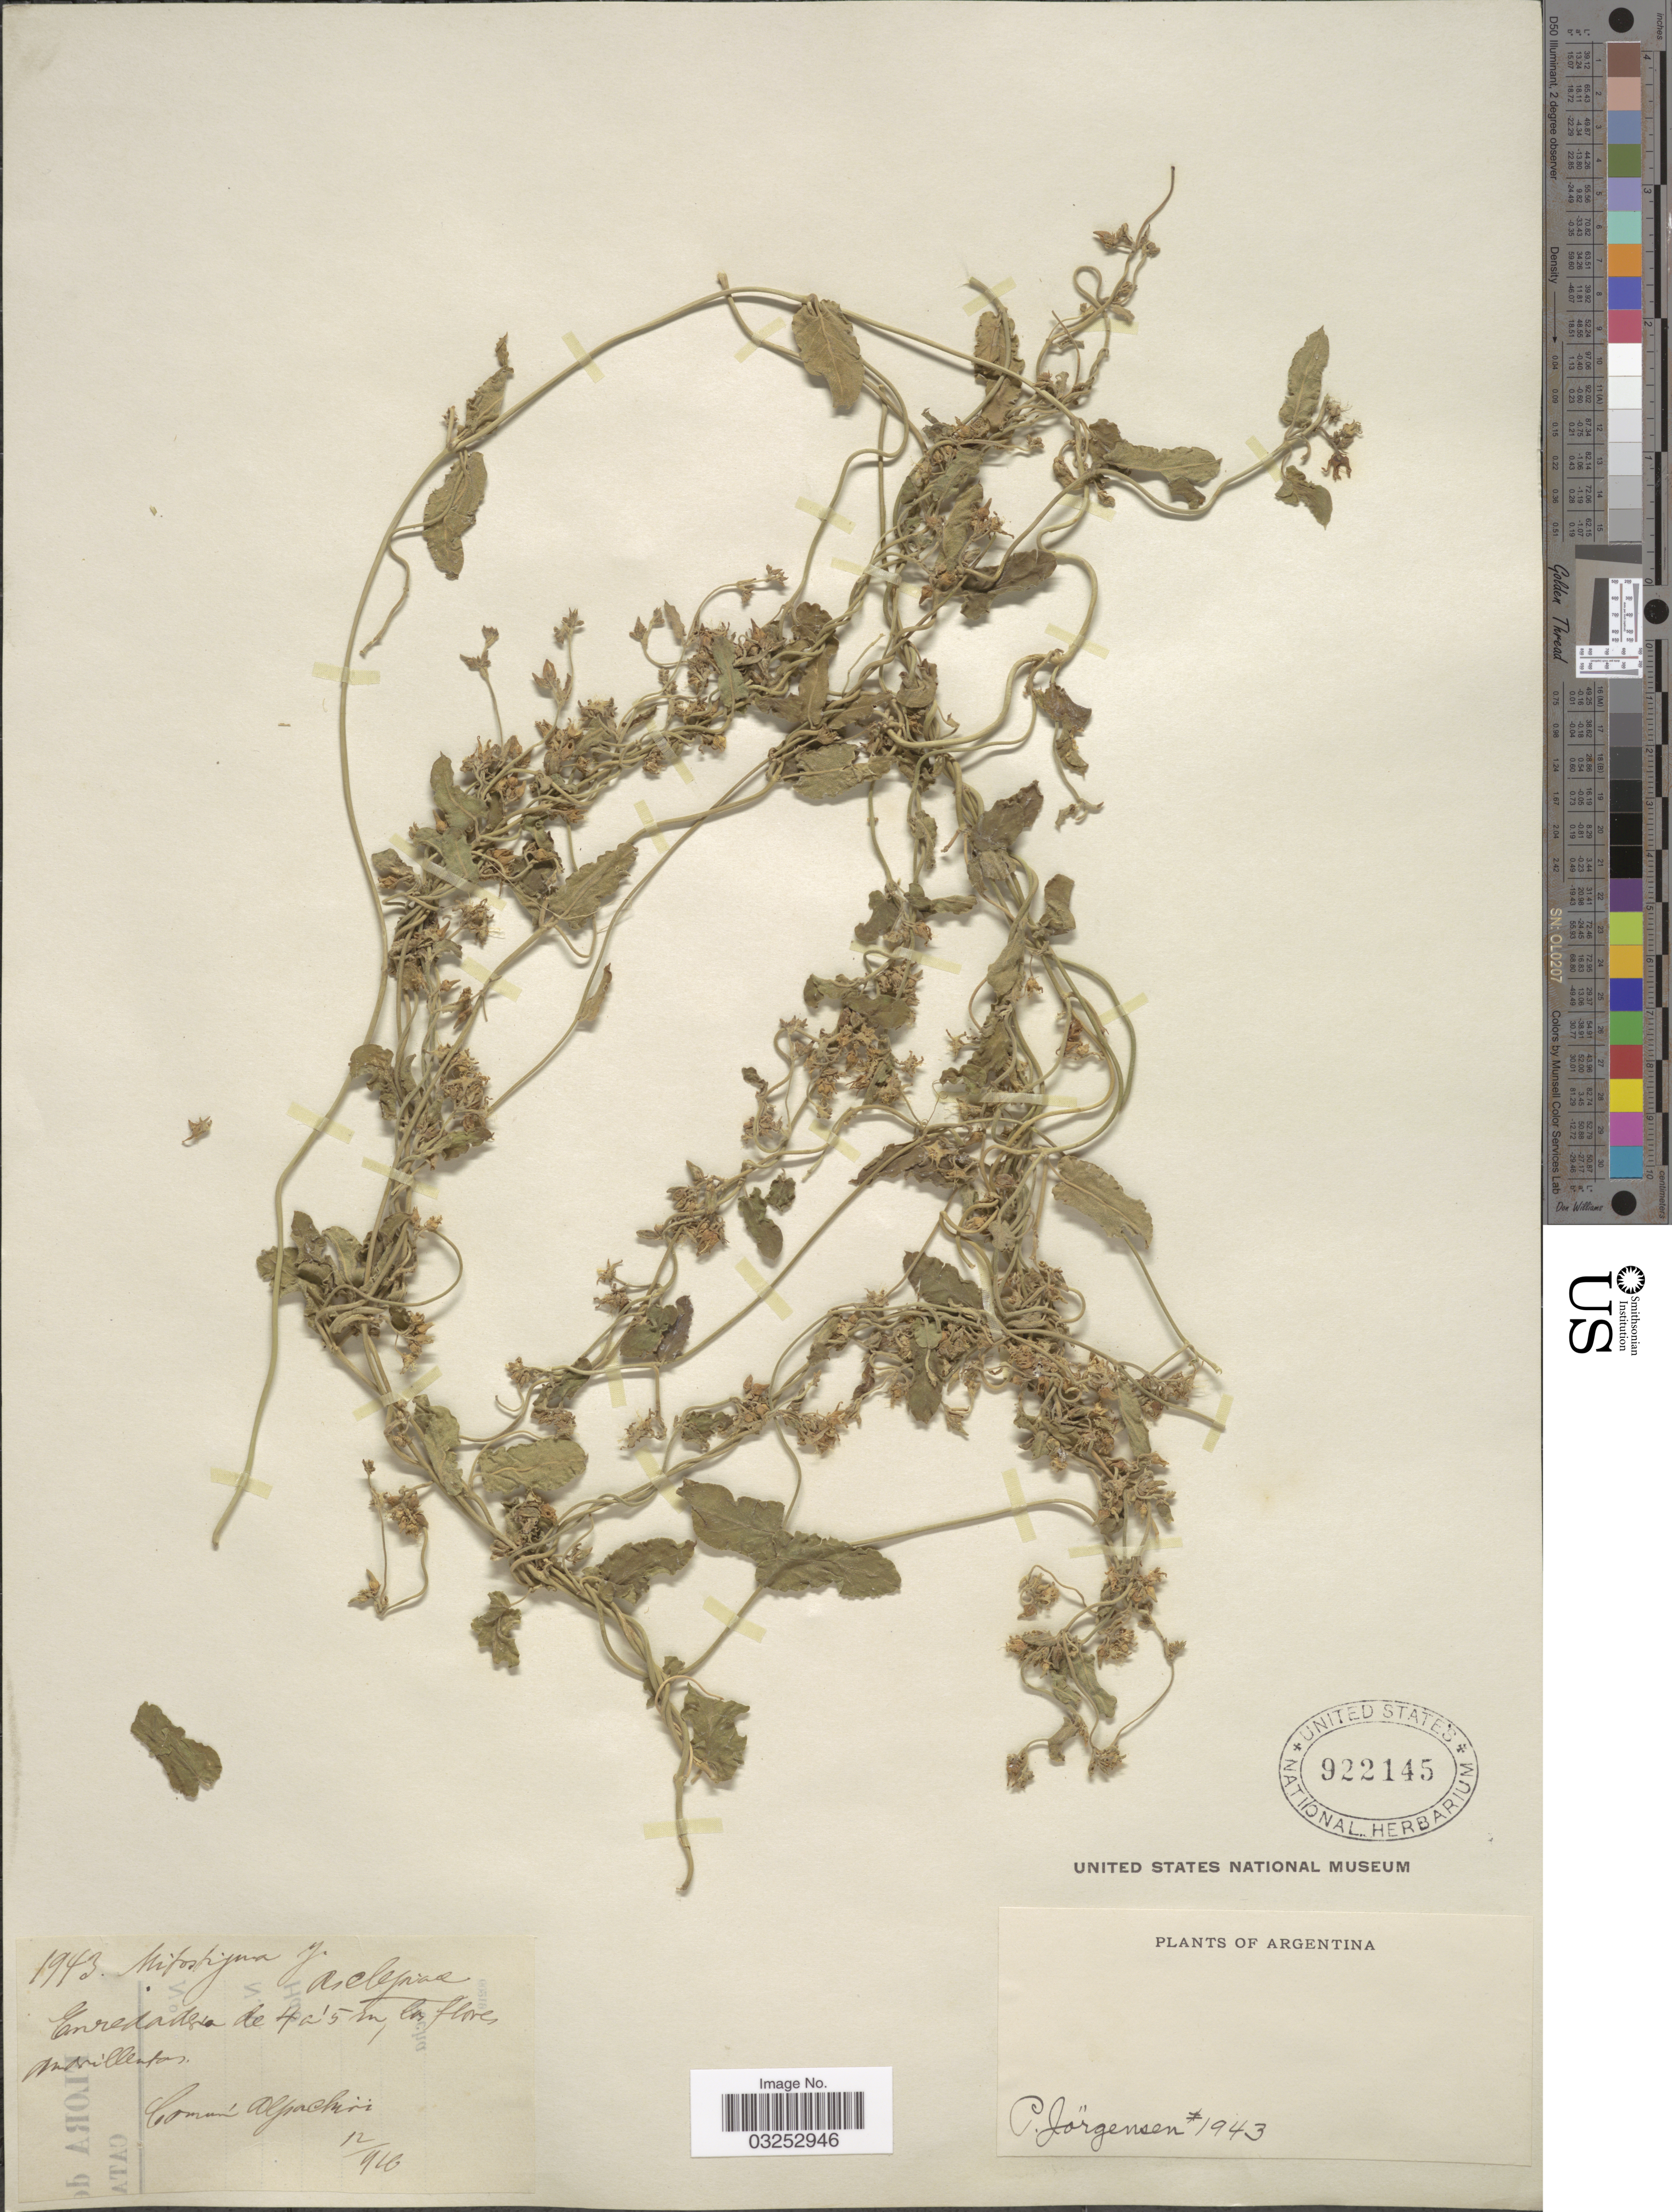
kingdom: Plantae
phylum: Tracheophyta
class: Magnoliopsida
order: Gentianales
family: Apocynaceae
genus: Mitostigma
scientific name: Mitostigma sp.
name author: Trautv.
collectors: P. Jörgensen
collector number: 1943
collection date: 1916-12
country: Argentina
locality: Común Alpachiri.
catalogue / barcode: US 922145